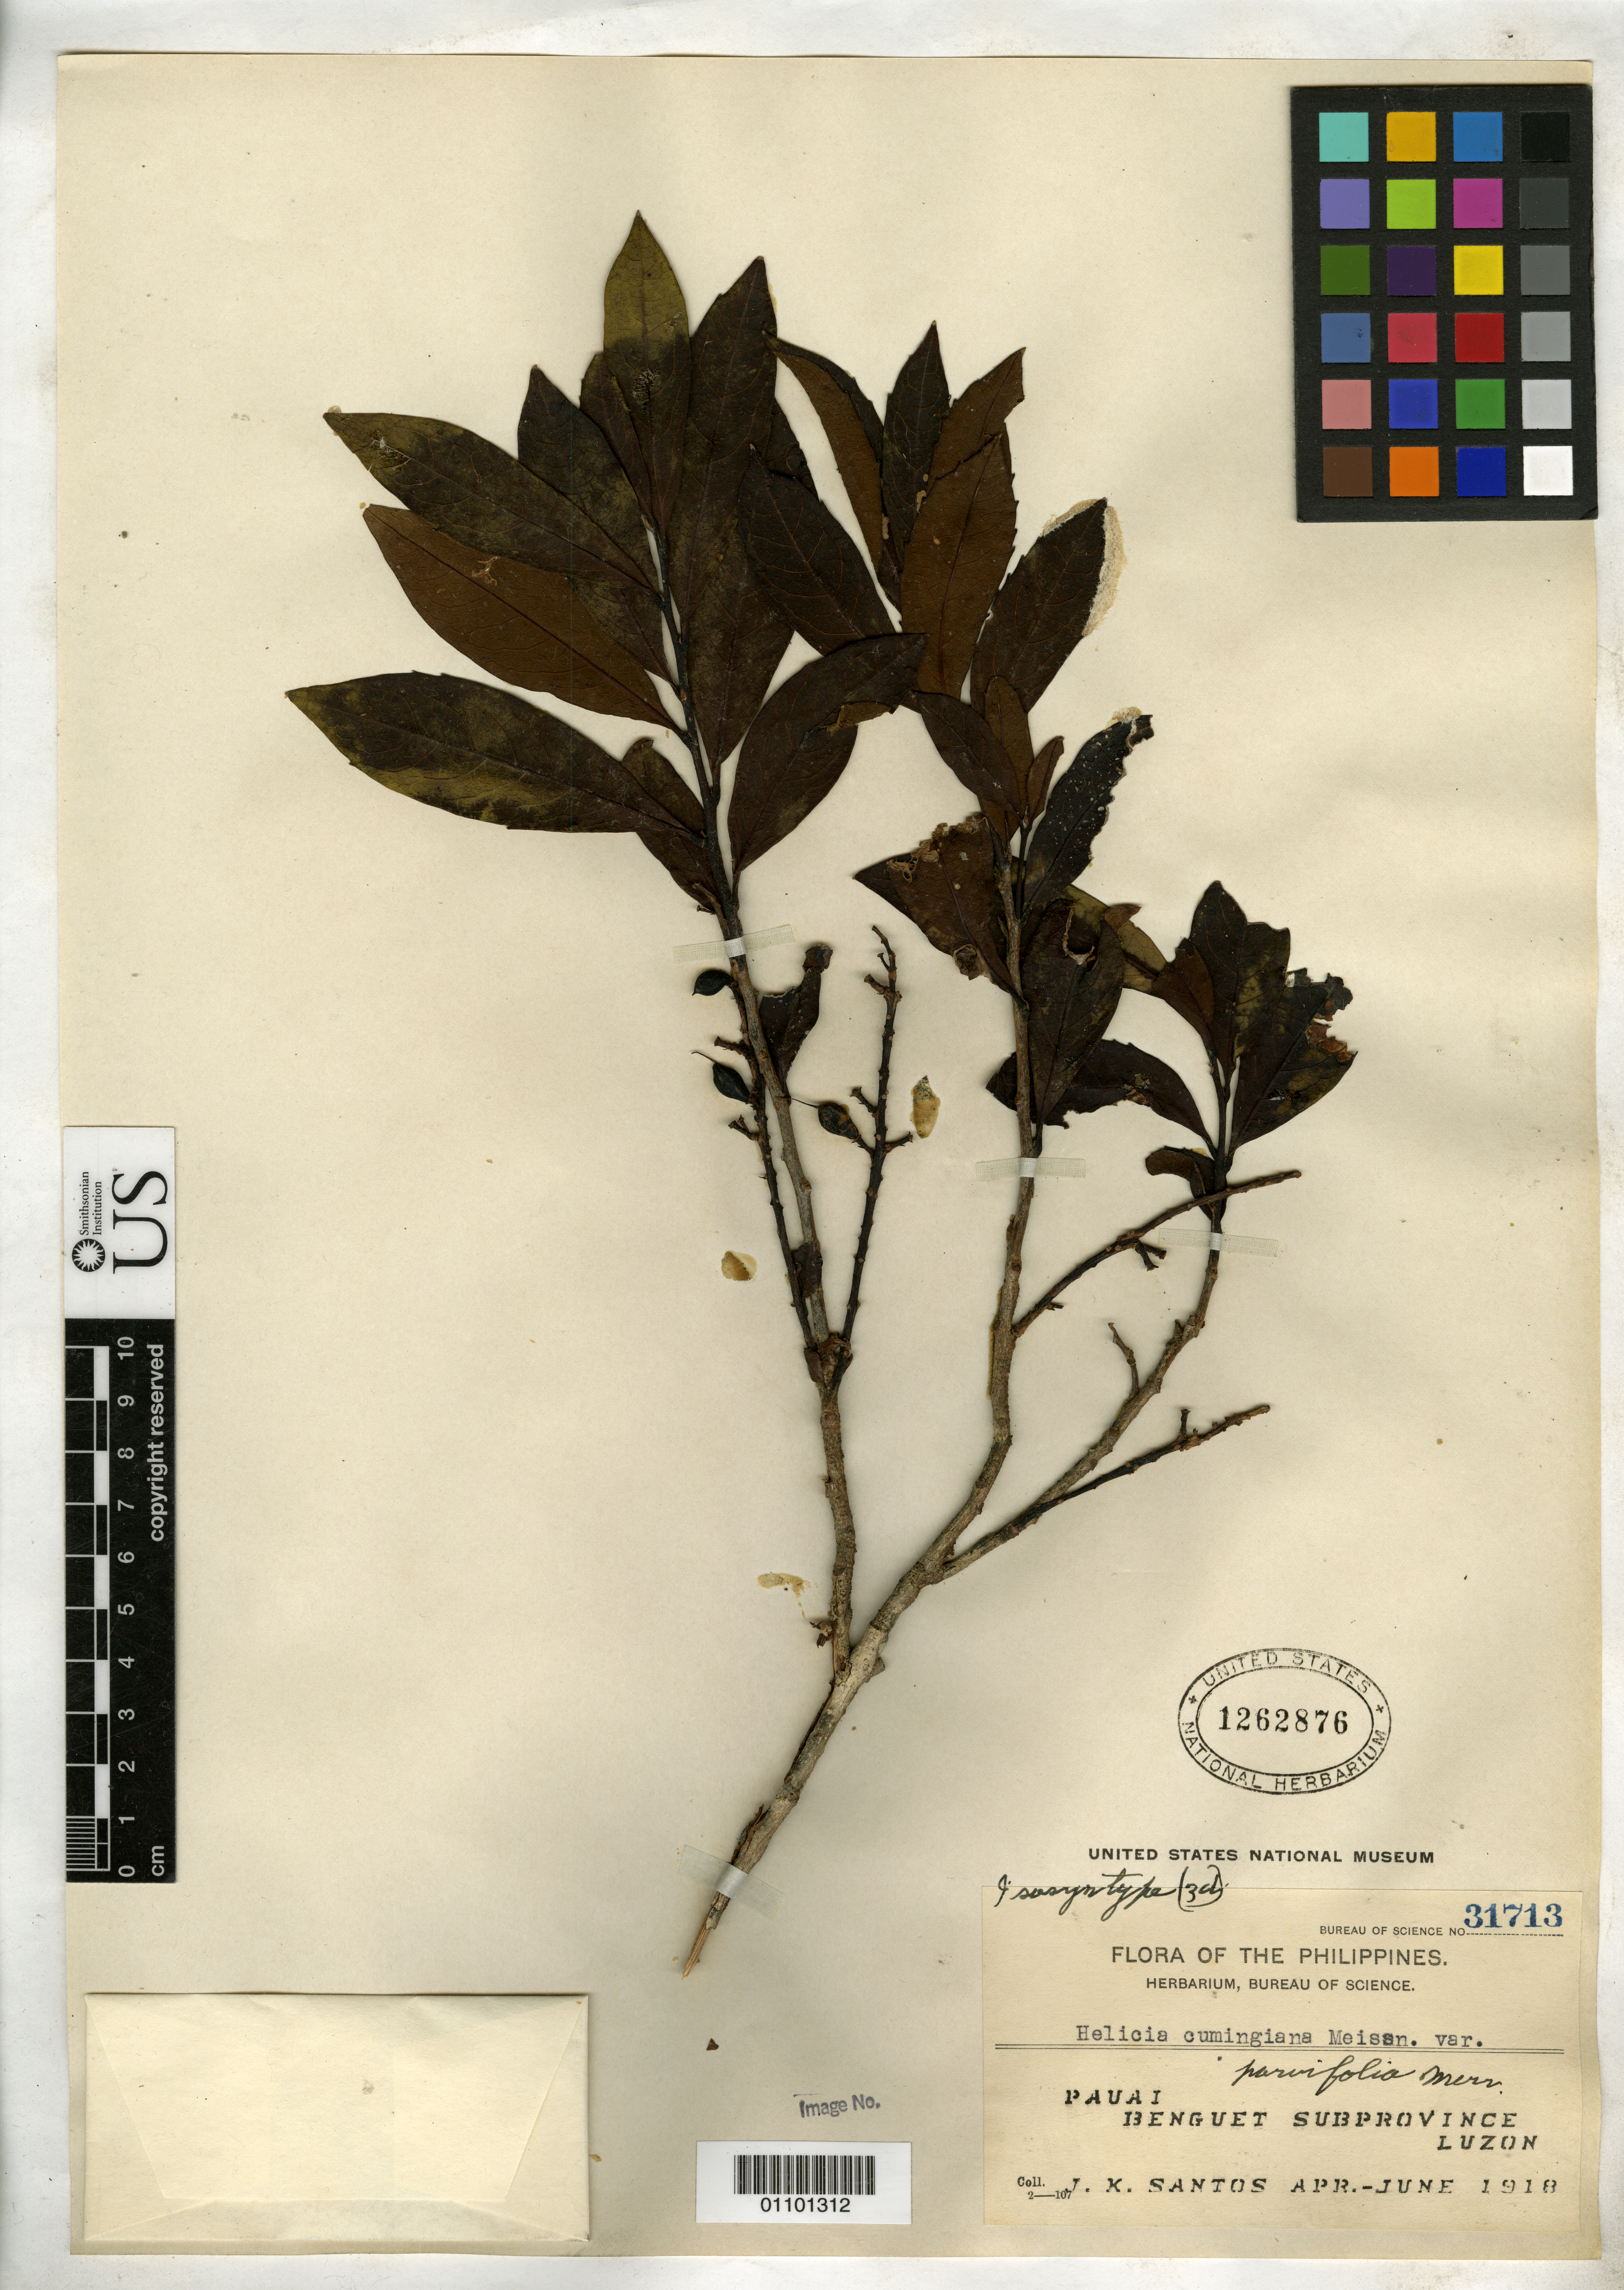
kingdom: Plantae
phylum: Tracheophyta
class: Magnoliopsida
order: Proteales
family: Proteaceae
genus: Helicia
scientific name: Helicia cumingiana var. parvifolia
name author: Merr.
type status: Isosyntype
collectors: J. K. Santos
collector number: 31713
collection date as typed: Apr 1918 to -- Jun 1918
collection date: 1918-04/1918-06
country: Philippines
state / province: Cordillera (Administrative Region)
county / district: Benguet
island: Luzon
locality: Pauai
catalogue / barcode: US 1262876